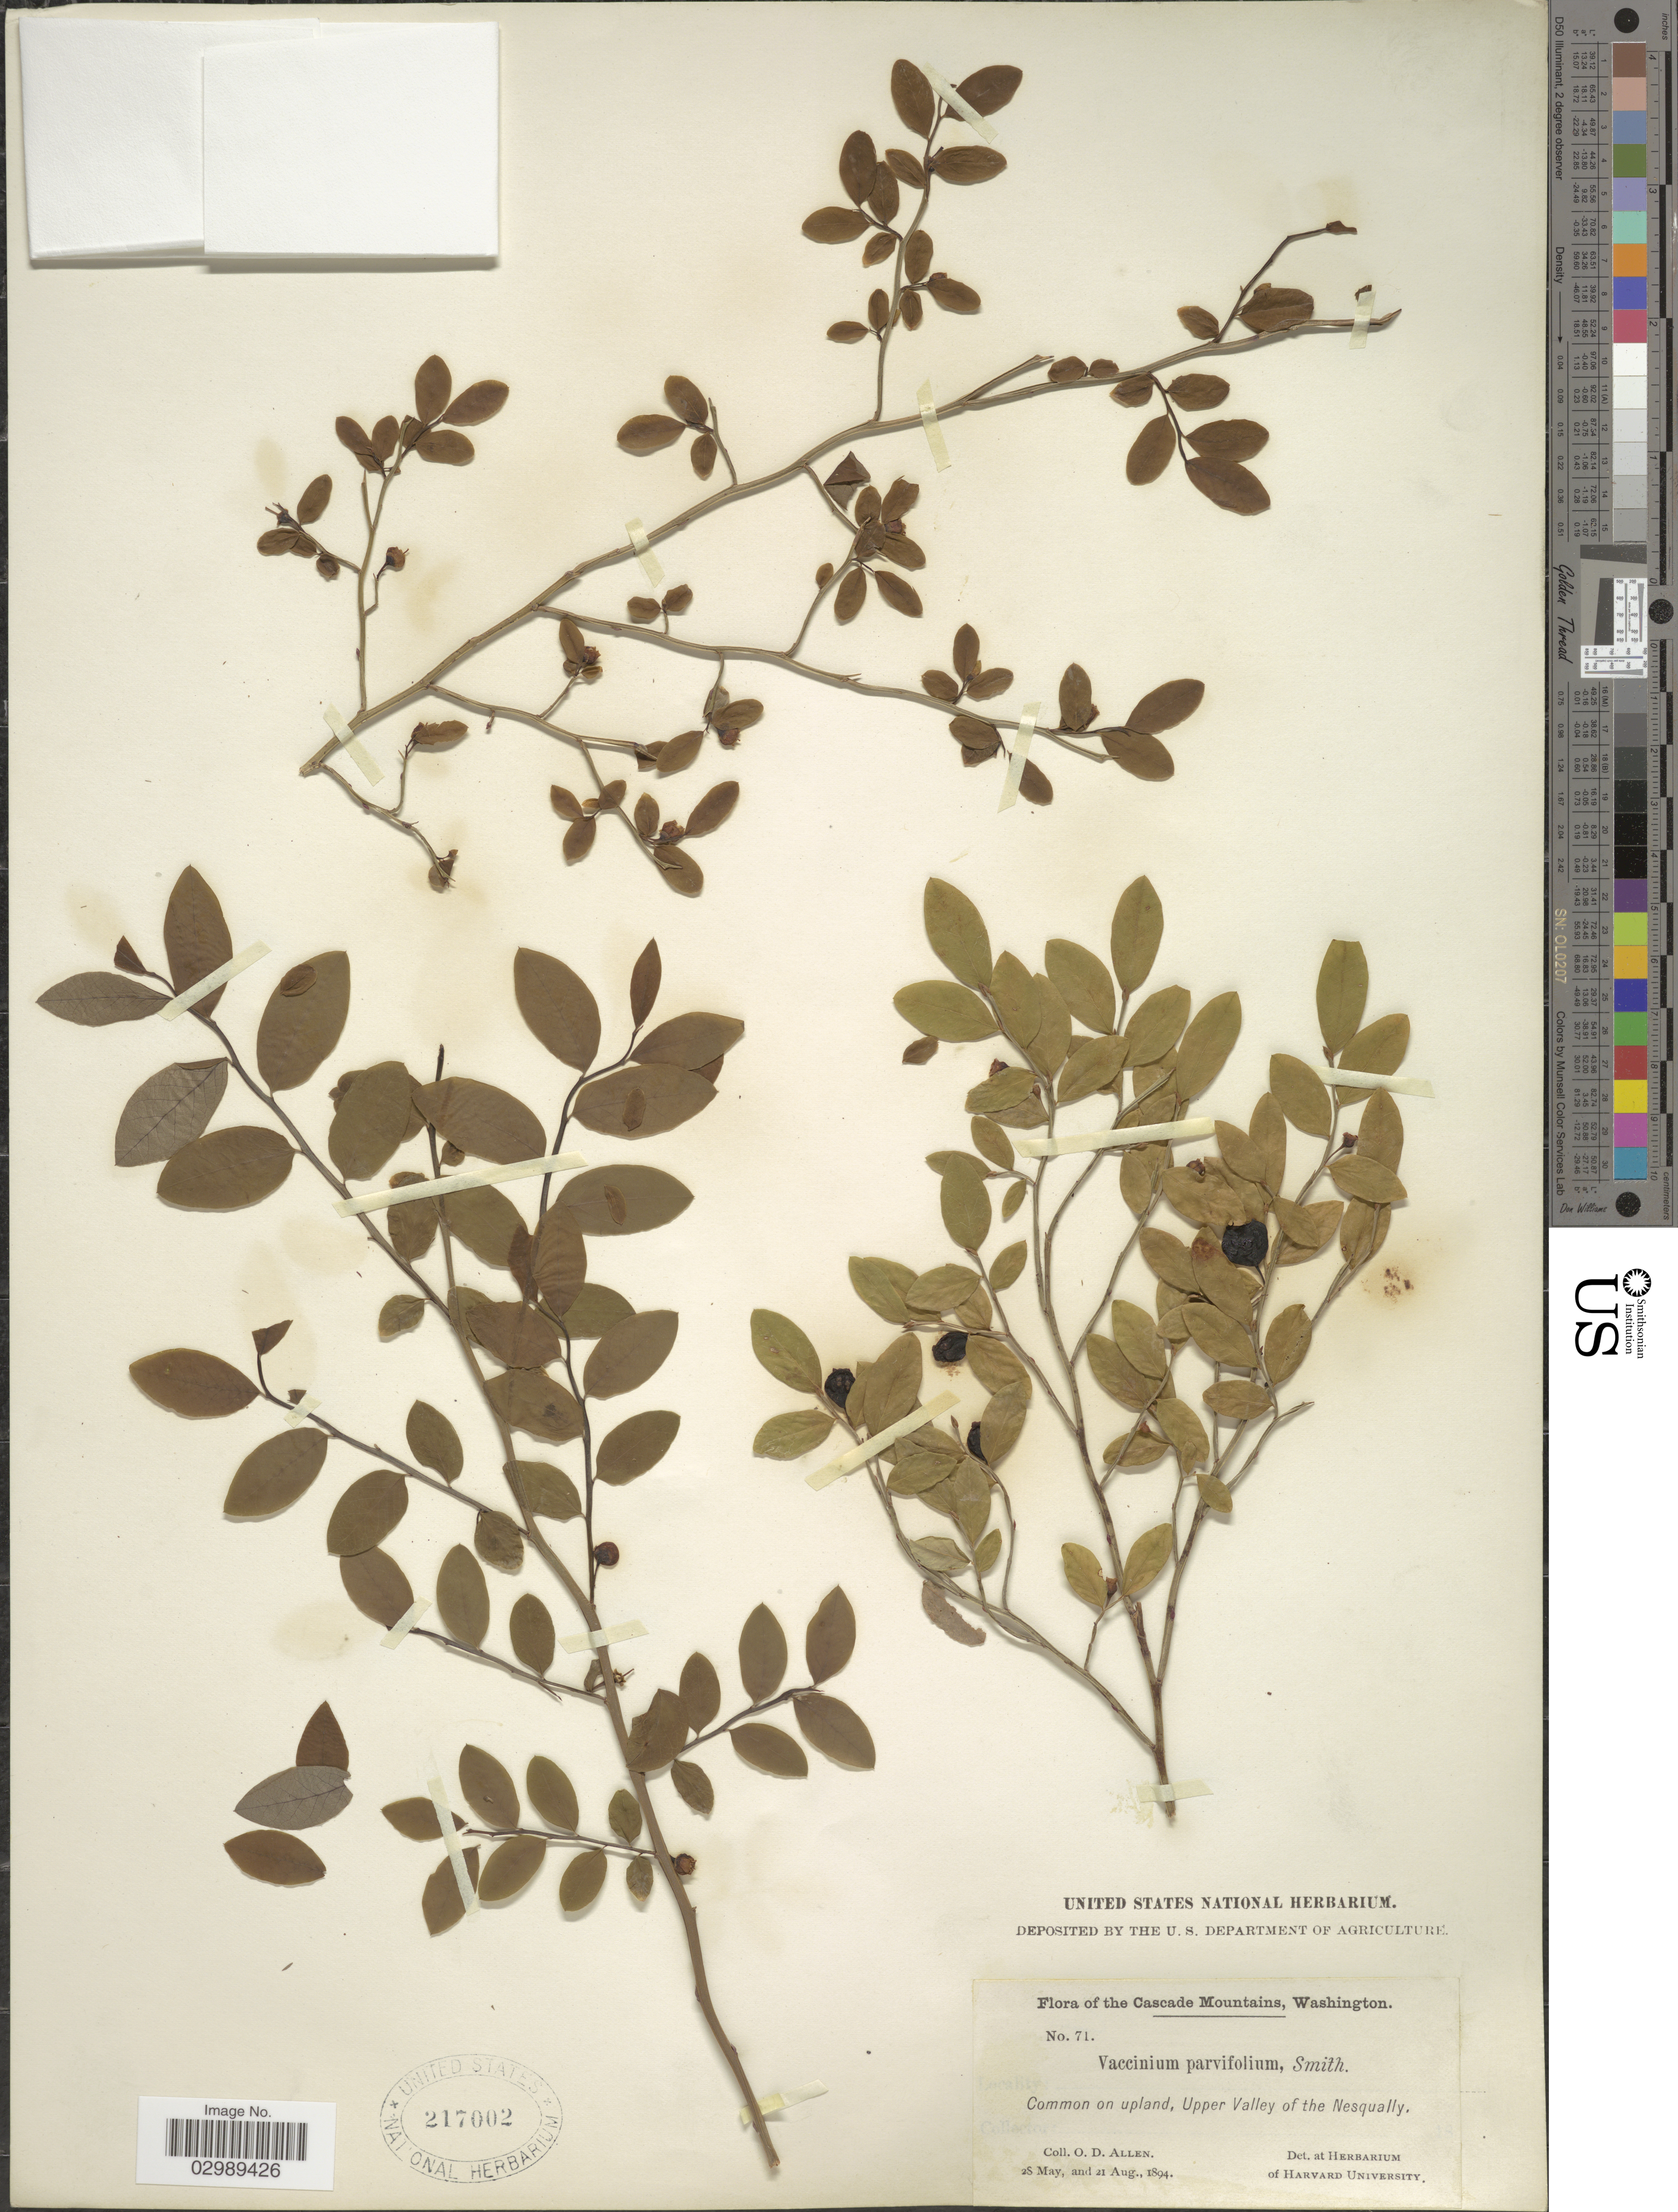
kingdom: Plantae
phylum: Tracheophyta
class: Magnoliopsida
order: Ericales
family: Ericaceae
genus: Vaccinium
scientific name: Vaccinium parvifolium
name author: Small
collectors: O. D. Allen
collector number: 71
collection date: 1894-05-28/1894-08-21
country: United States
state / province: Washington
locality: Cascade Mountains, Common on upland, Upper Valley of the Nesqually.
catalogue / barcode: US 217002